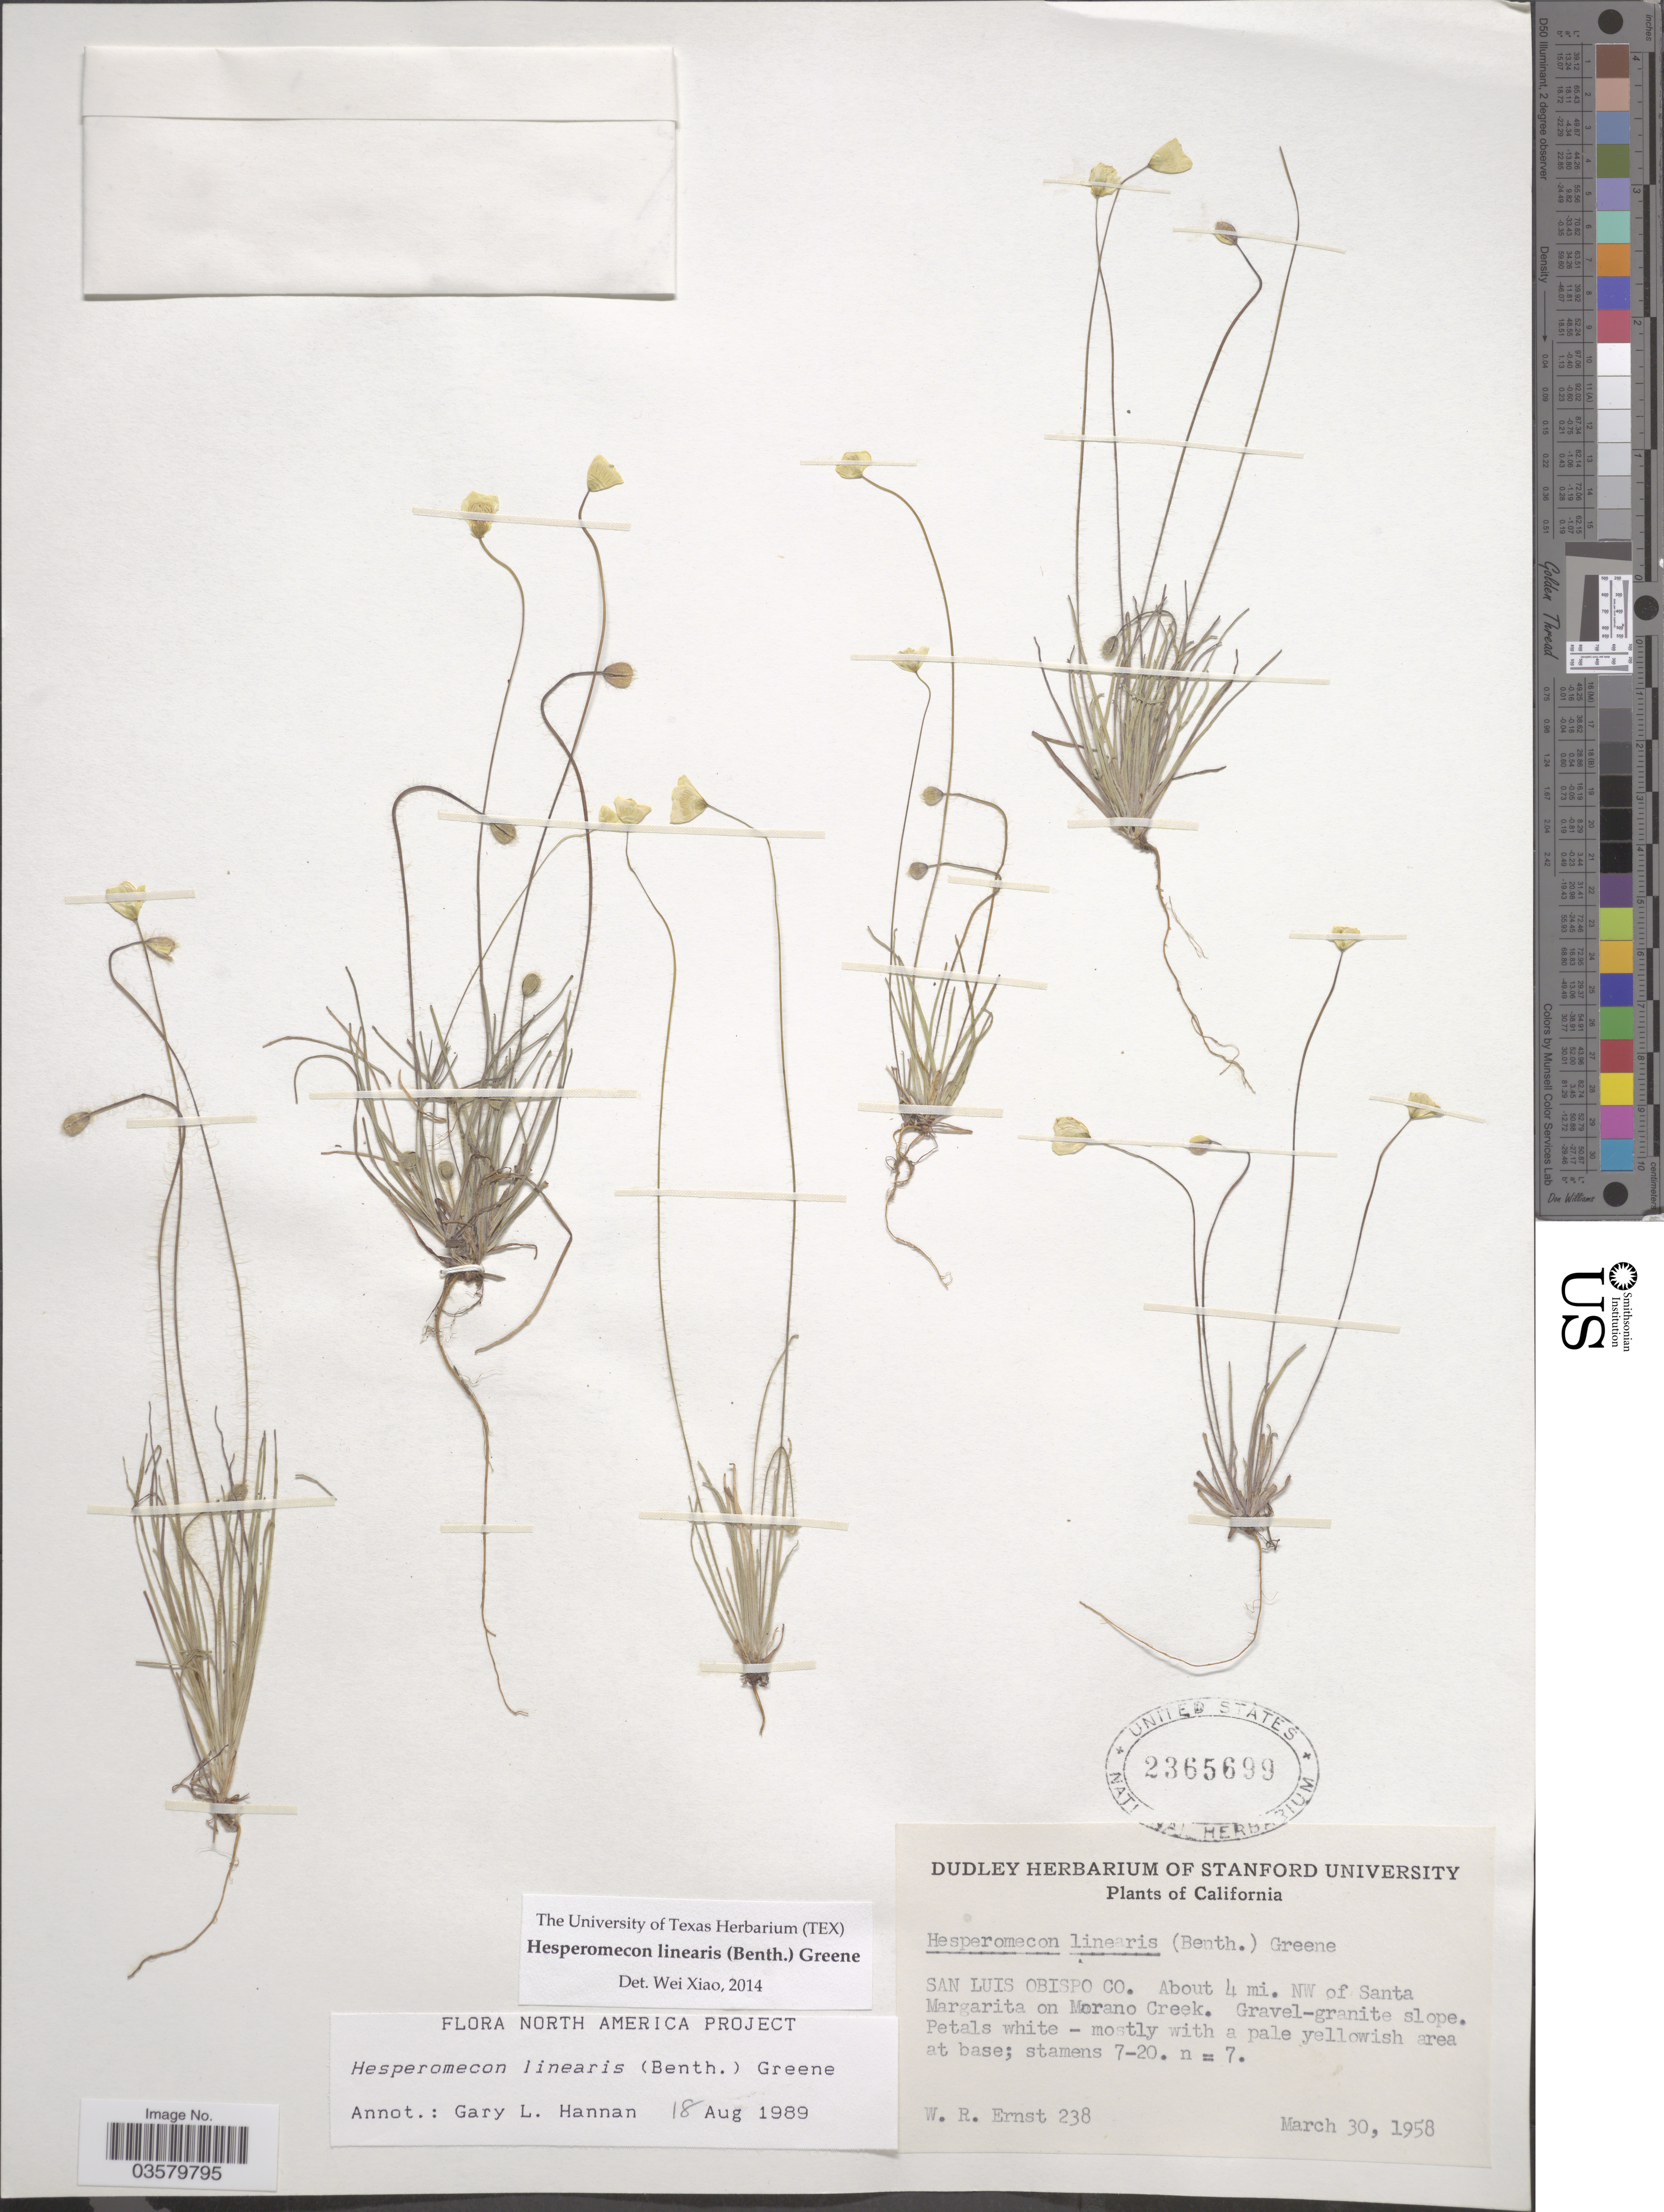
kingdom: Plantae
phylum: Tracheophyta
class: Magnoliopsida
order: Ranunculales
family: Papaveraceae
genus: Platystigma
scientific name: Platystigma lineare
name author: Benth.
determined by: Strong, M. T., (US), Smithsonian Institution - National Museum of Natural History (UNITED STATES)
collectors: W. R. Ernst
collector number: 238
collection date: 1958-03-30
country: United States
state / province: California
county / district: San Luis Obispo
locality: San Luis Obispo Co. About 4 mi. NW of Santa Margarita on Morano Creek.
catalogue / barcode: US 2365699